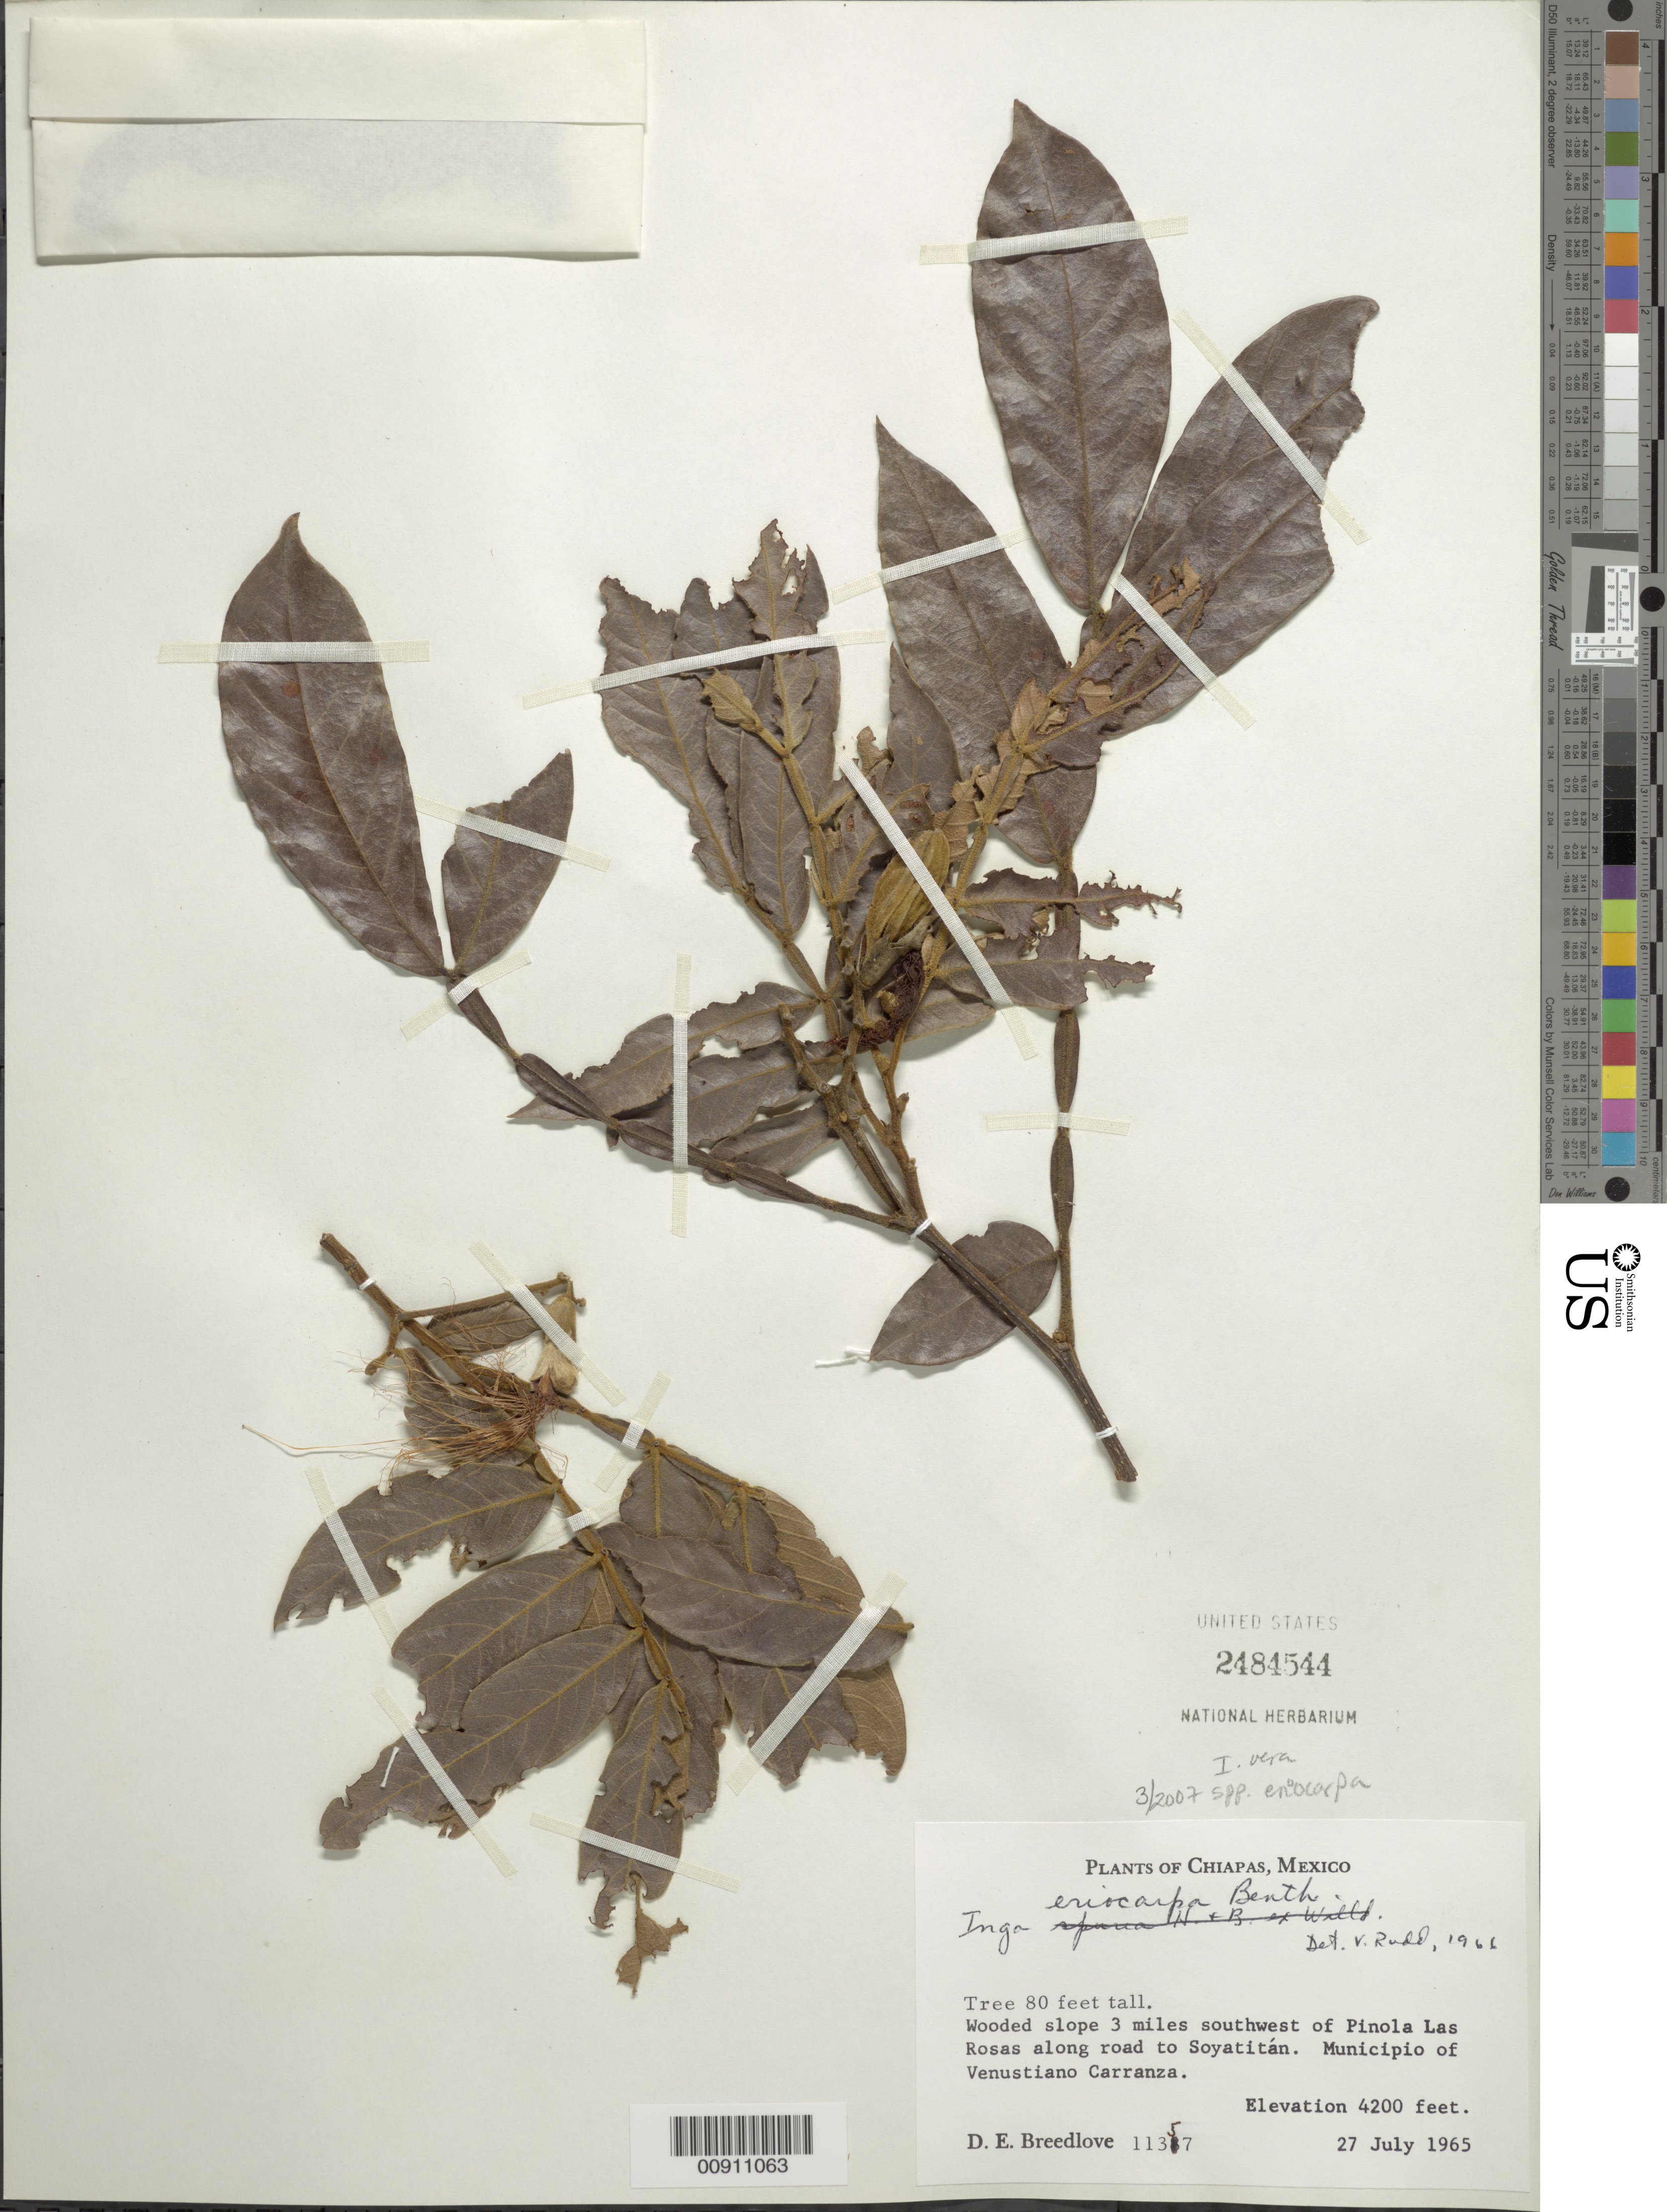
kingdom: Plantae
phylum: Tracheophyta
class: Magnoliopsida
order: Fabales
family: Fabaceae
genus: Inga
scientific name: Inga vera subsp. eriocarpa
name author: (Benth.) J. León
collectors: D. E. Breedlove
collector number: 11357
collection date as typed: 27 Jul 1965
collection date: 1965-07-27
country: Mexico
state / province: Chiapas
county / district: Venustiano Carranza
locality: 3 miles southwest of Pinola Las Rosas road to Soyatitán. Municipio of Venustiano Carranza, Chiapas.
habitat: Wooded slope.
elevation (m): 1280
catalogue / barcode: US 2484544